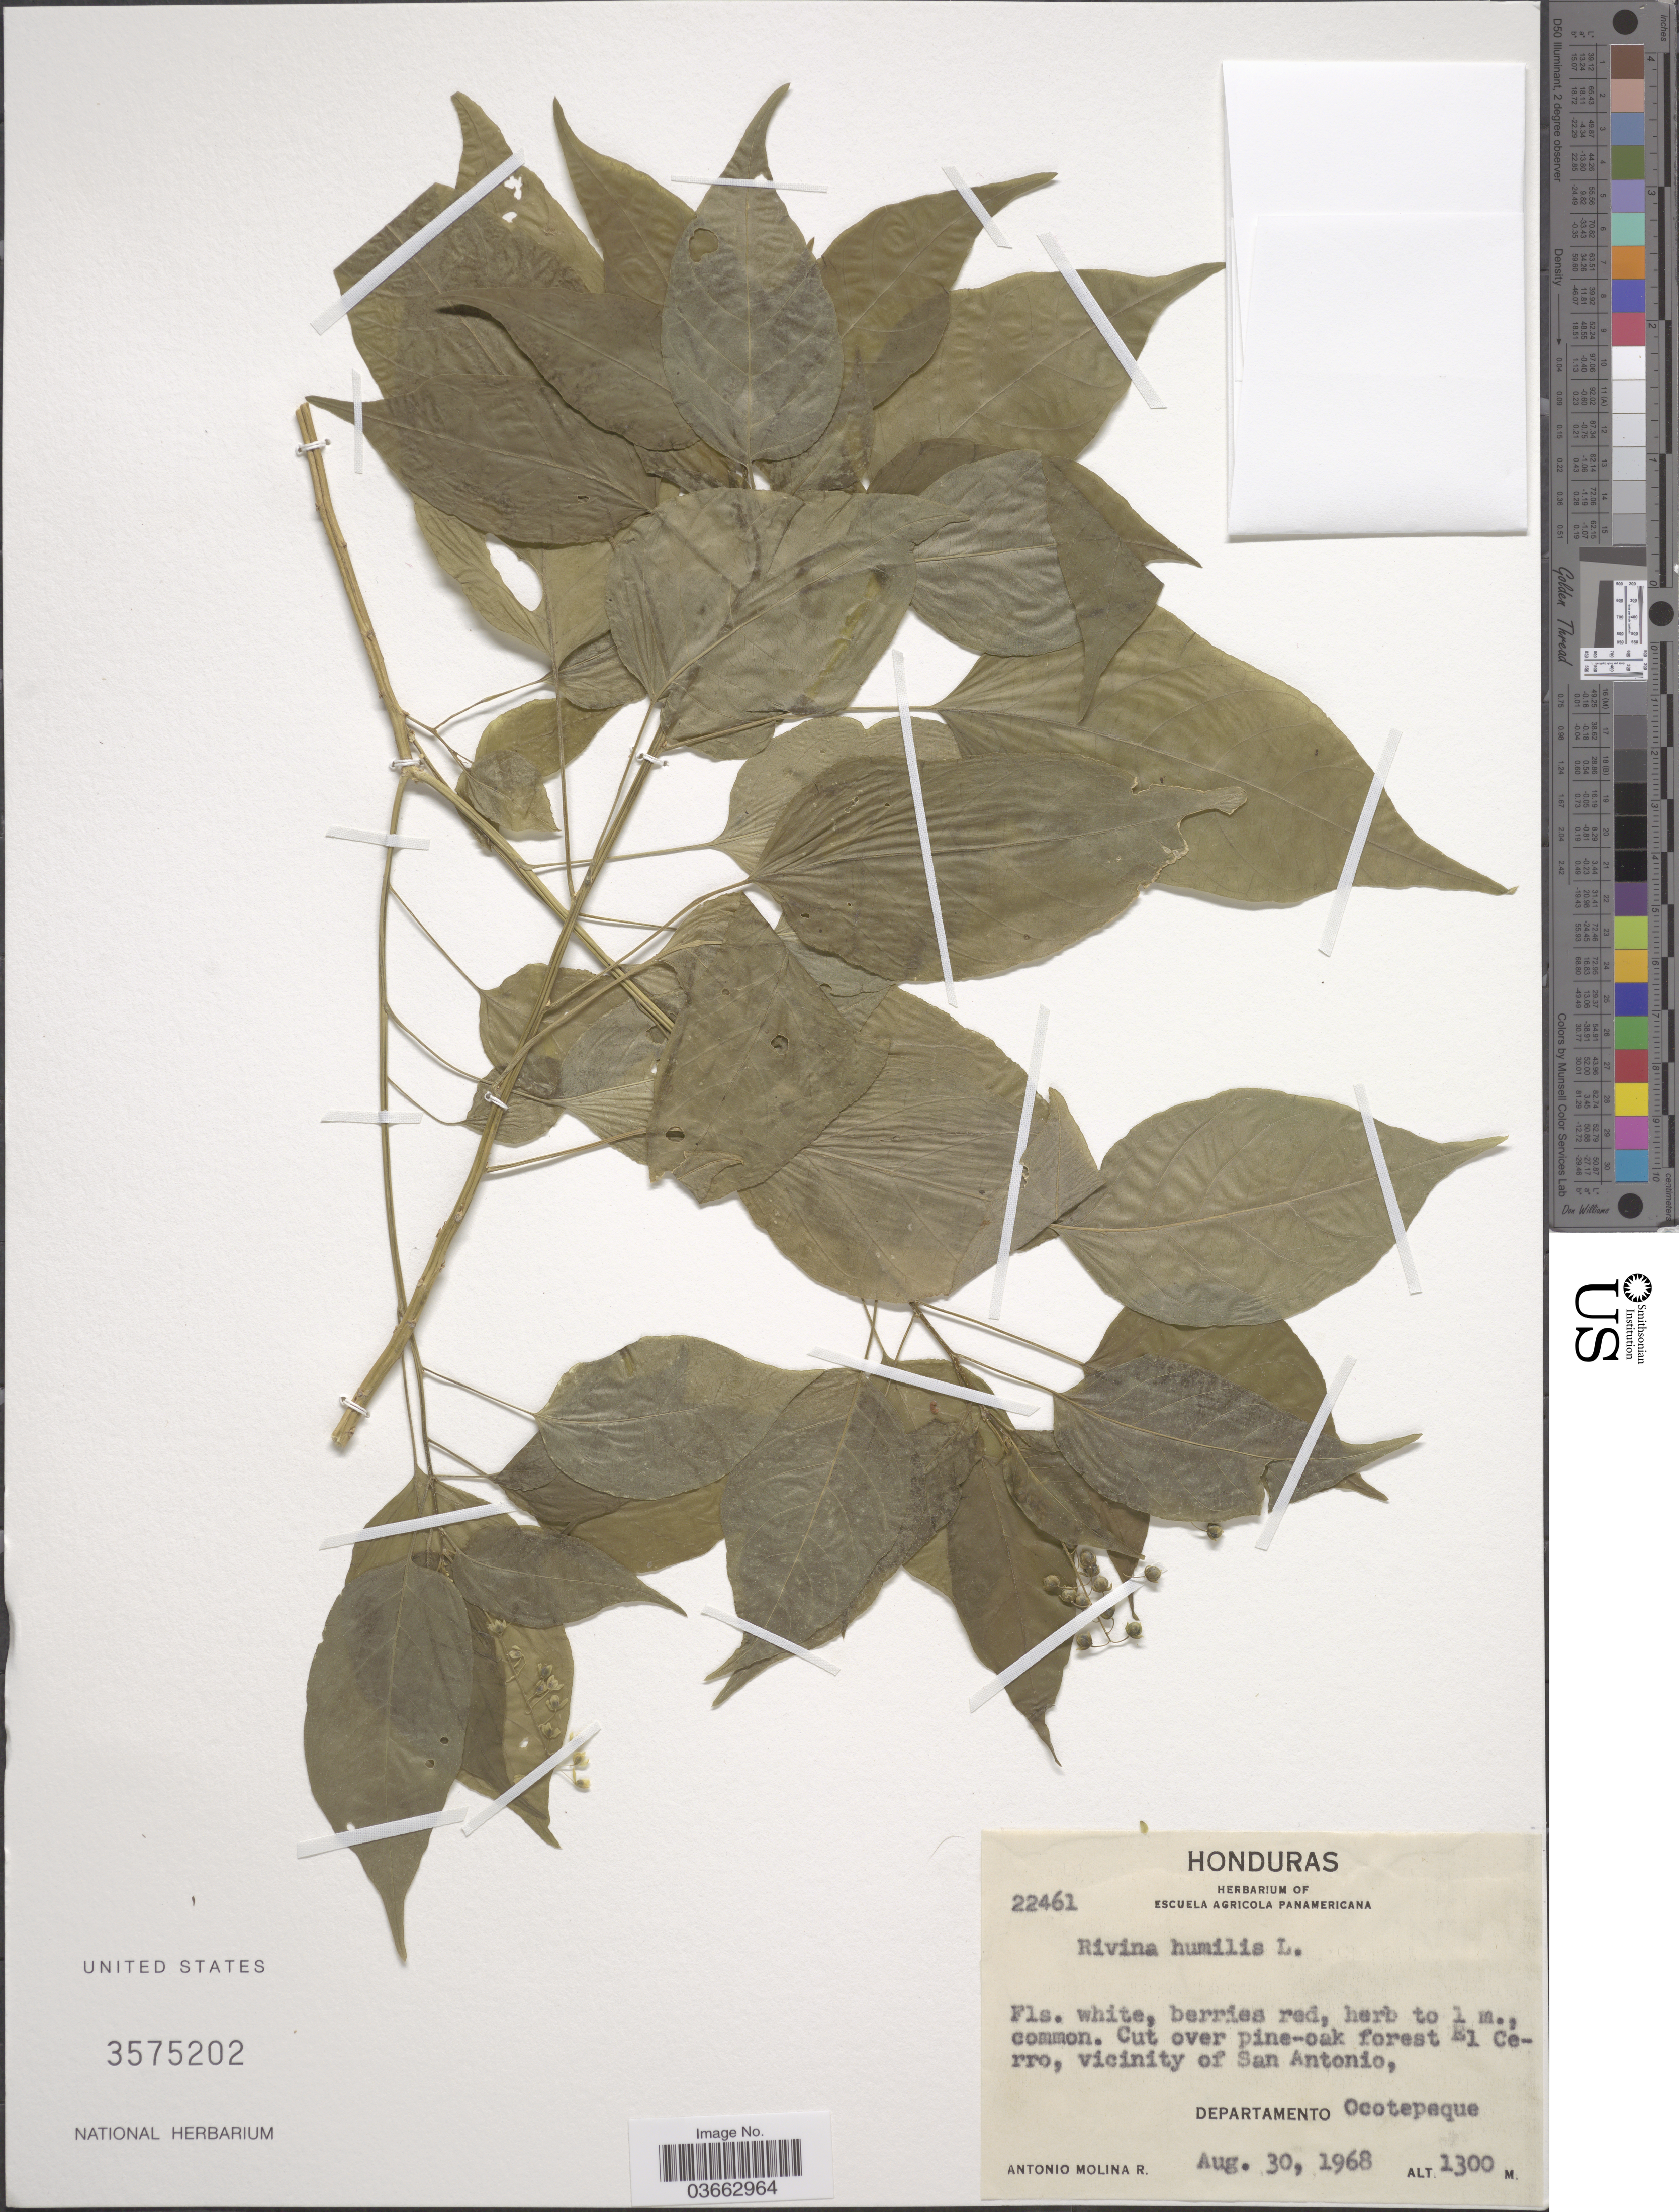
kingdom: Plantae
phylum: Tracheophyta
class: Magnoliopsida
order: Caryophyllales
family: Phytolaccaceae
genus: Rivina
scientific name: Rivina humilis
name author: L.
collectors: A. Molina R.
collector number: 22461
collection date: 1968-08-30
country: Honduras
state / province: Ocotepeque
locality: El Cerro, vicinity of San Antonio, Departamento Ocotepeque.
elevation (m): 1300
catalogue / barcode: US 3575202